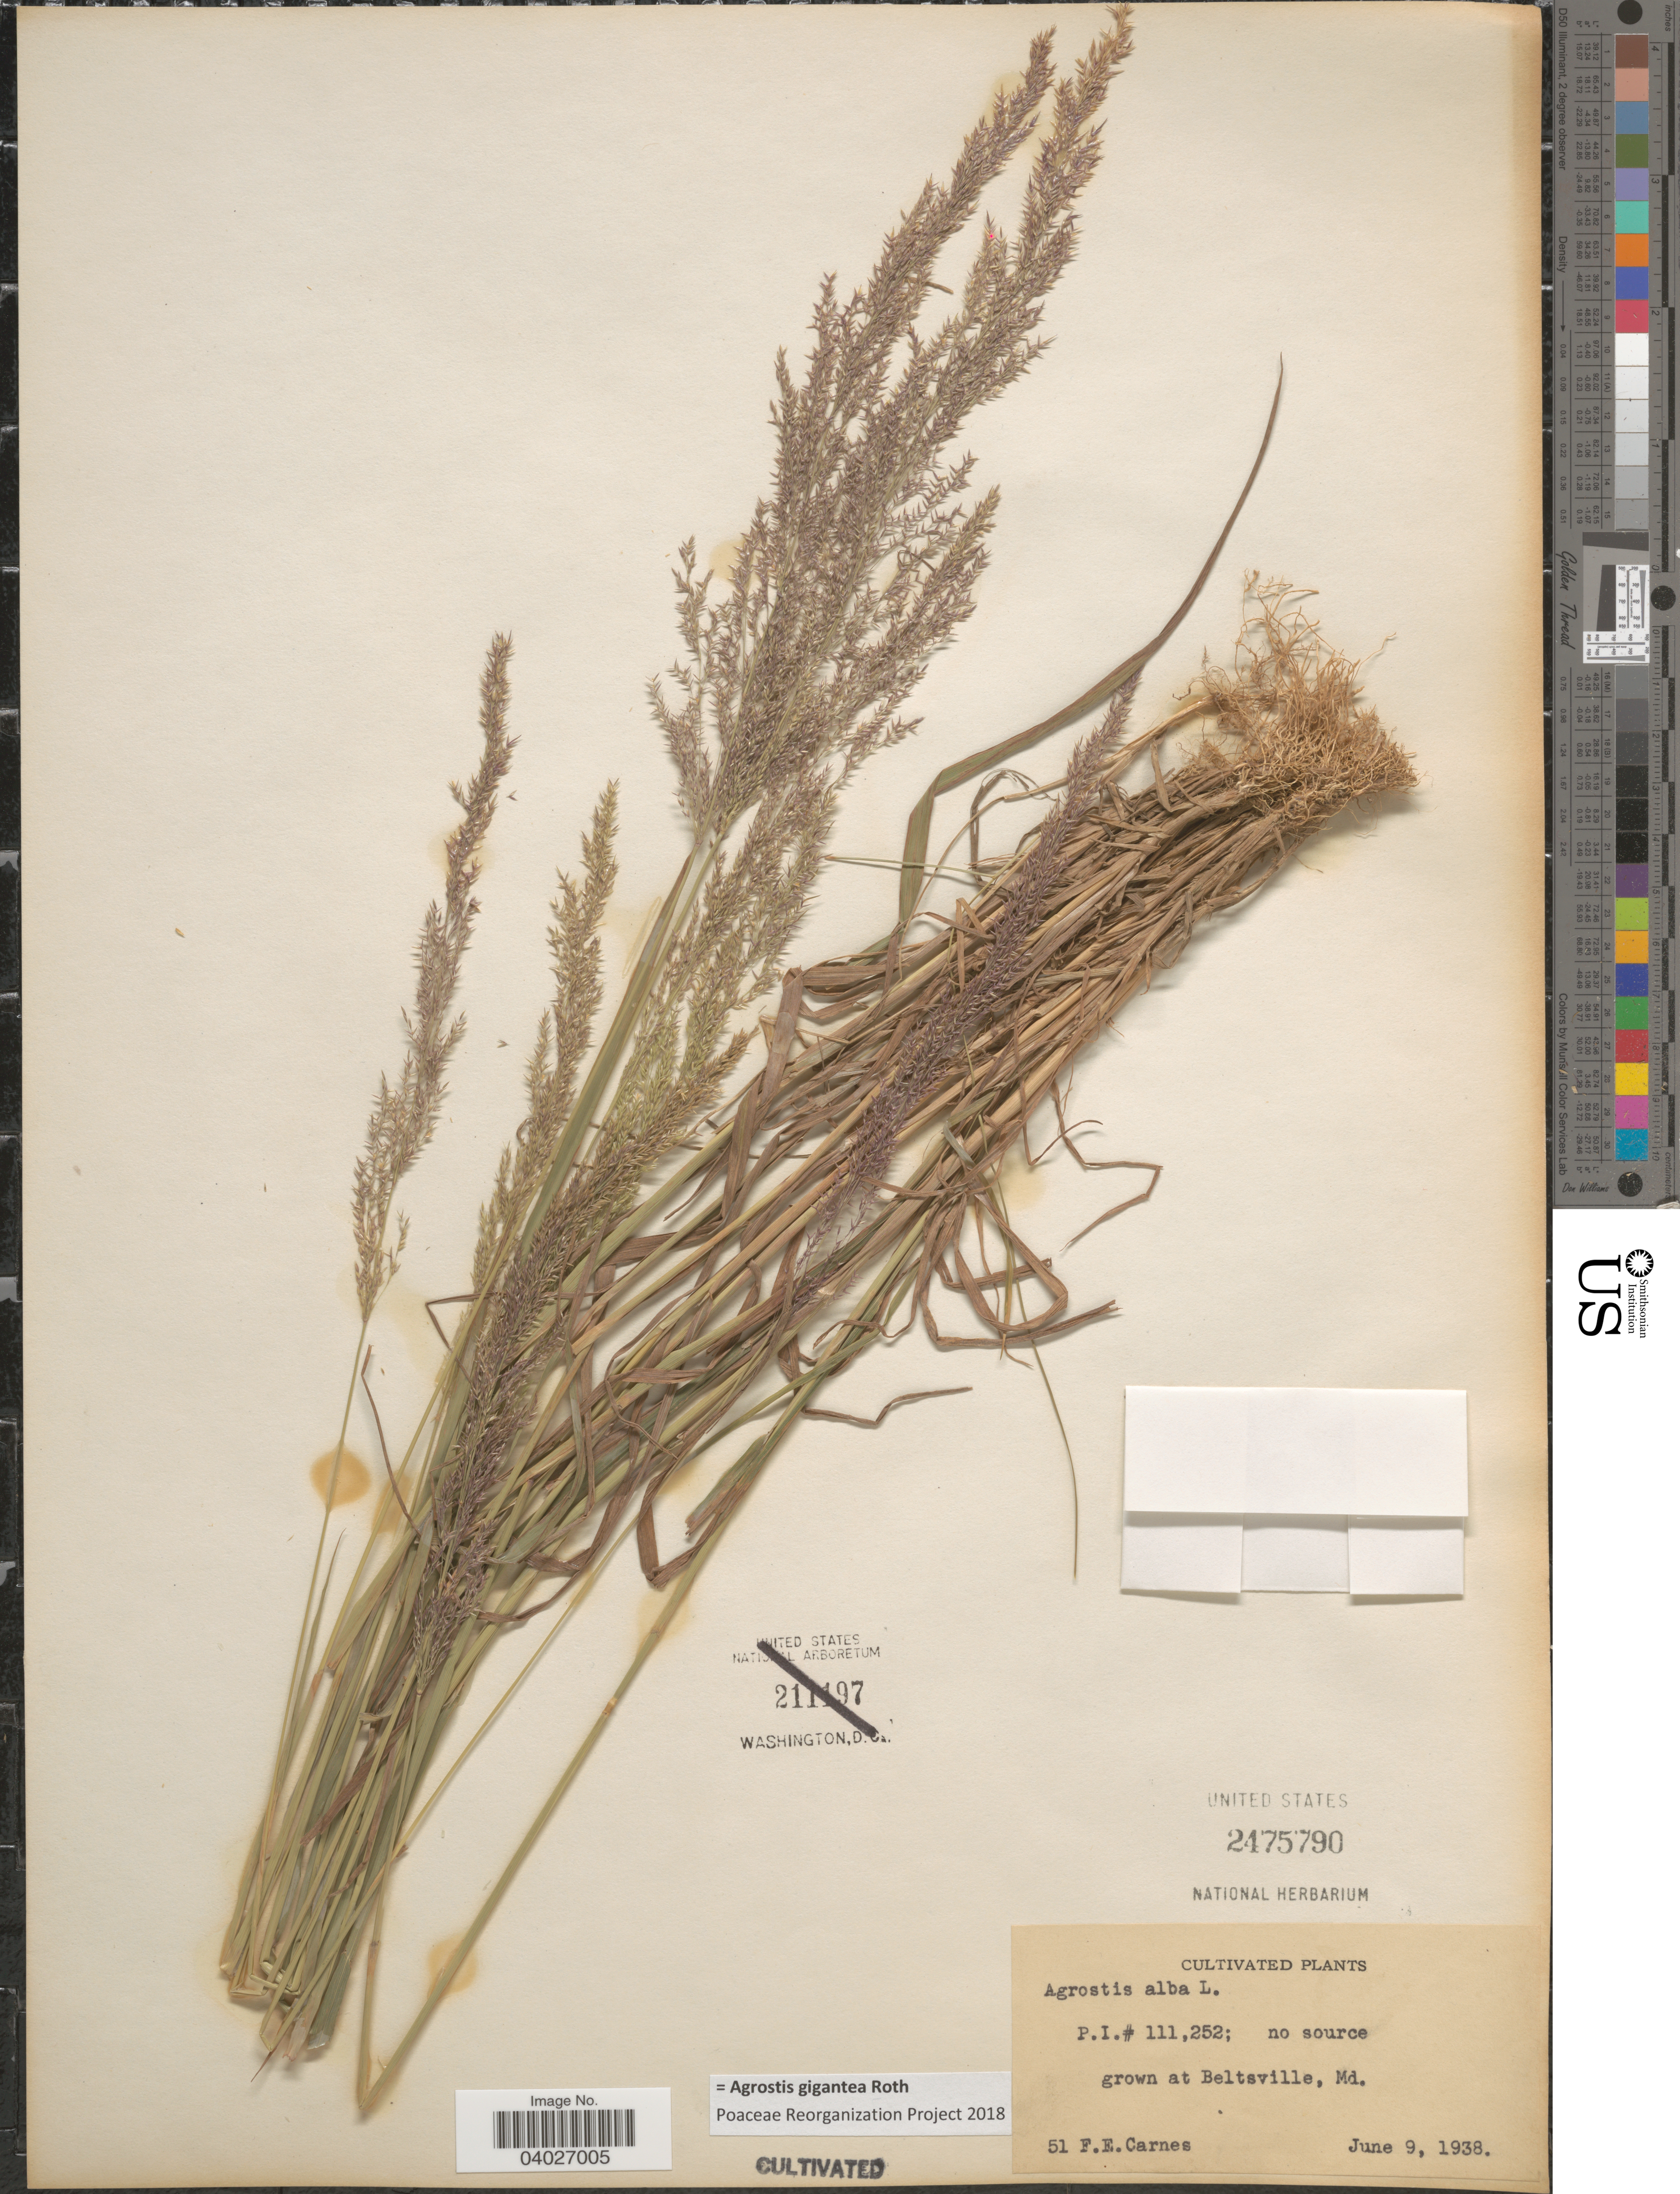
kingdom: Plantae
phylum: Tracheophyta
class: Liliopsida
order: Poales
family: Poaceae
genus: Agrostis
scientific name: Agrostis gigantea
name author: Roth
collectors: F. Carnes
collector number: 51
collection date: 1938-06-09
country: United States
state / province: Maryland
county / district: Prince George's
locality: At Beltsville.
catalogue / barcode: US 2475790